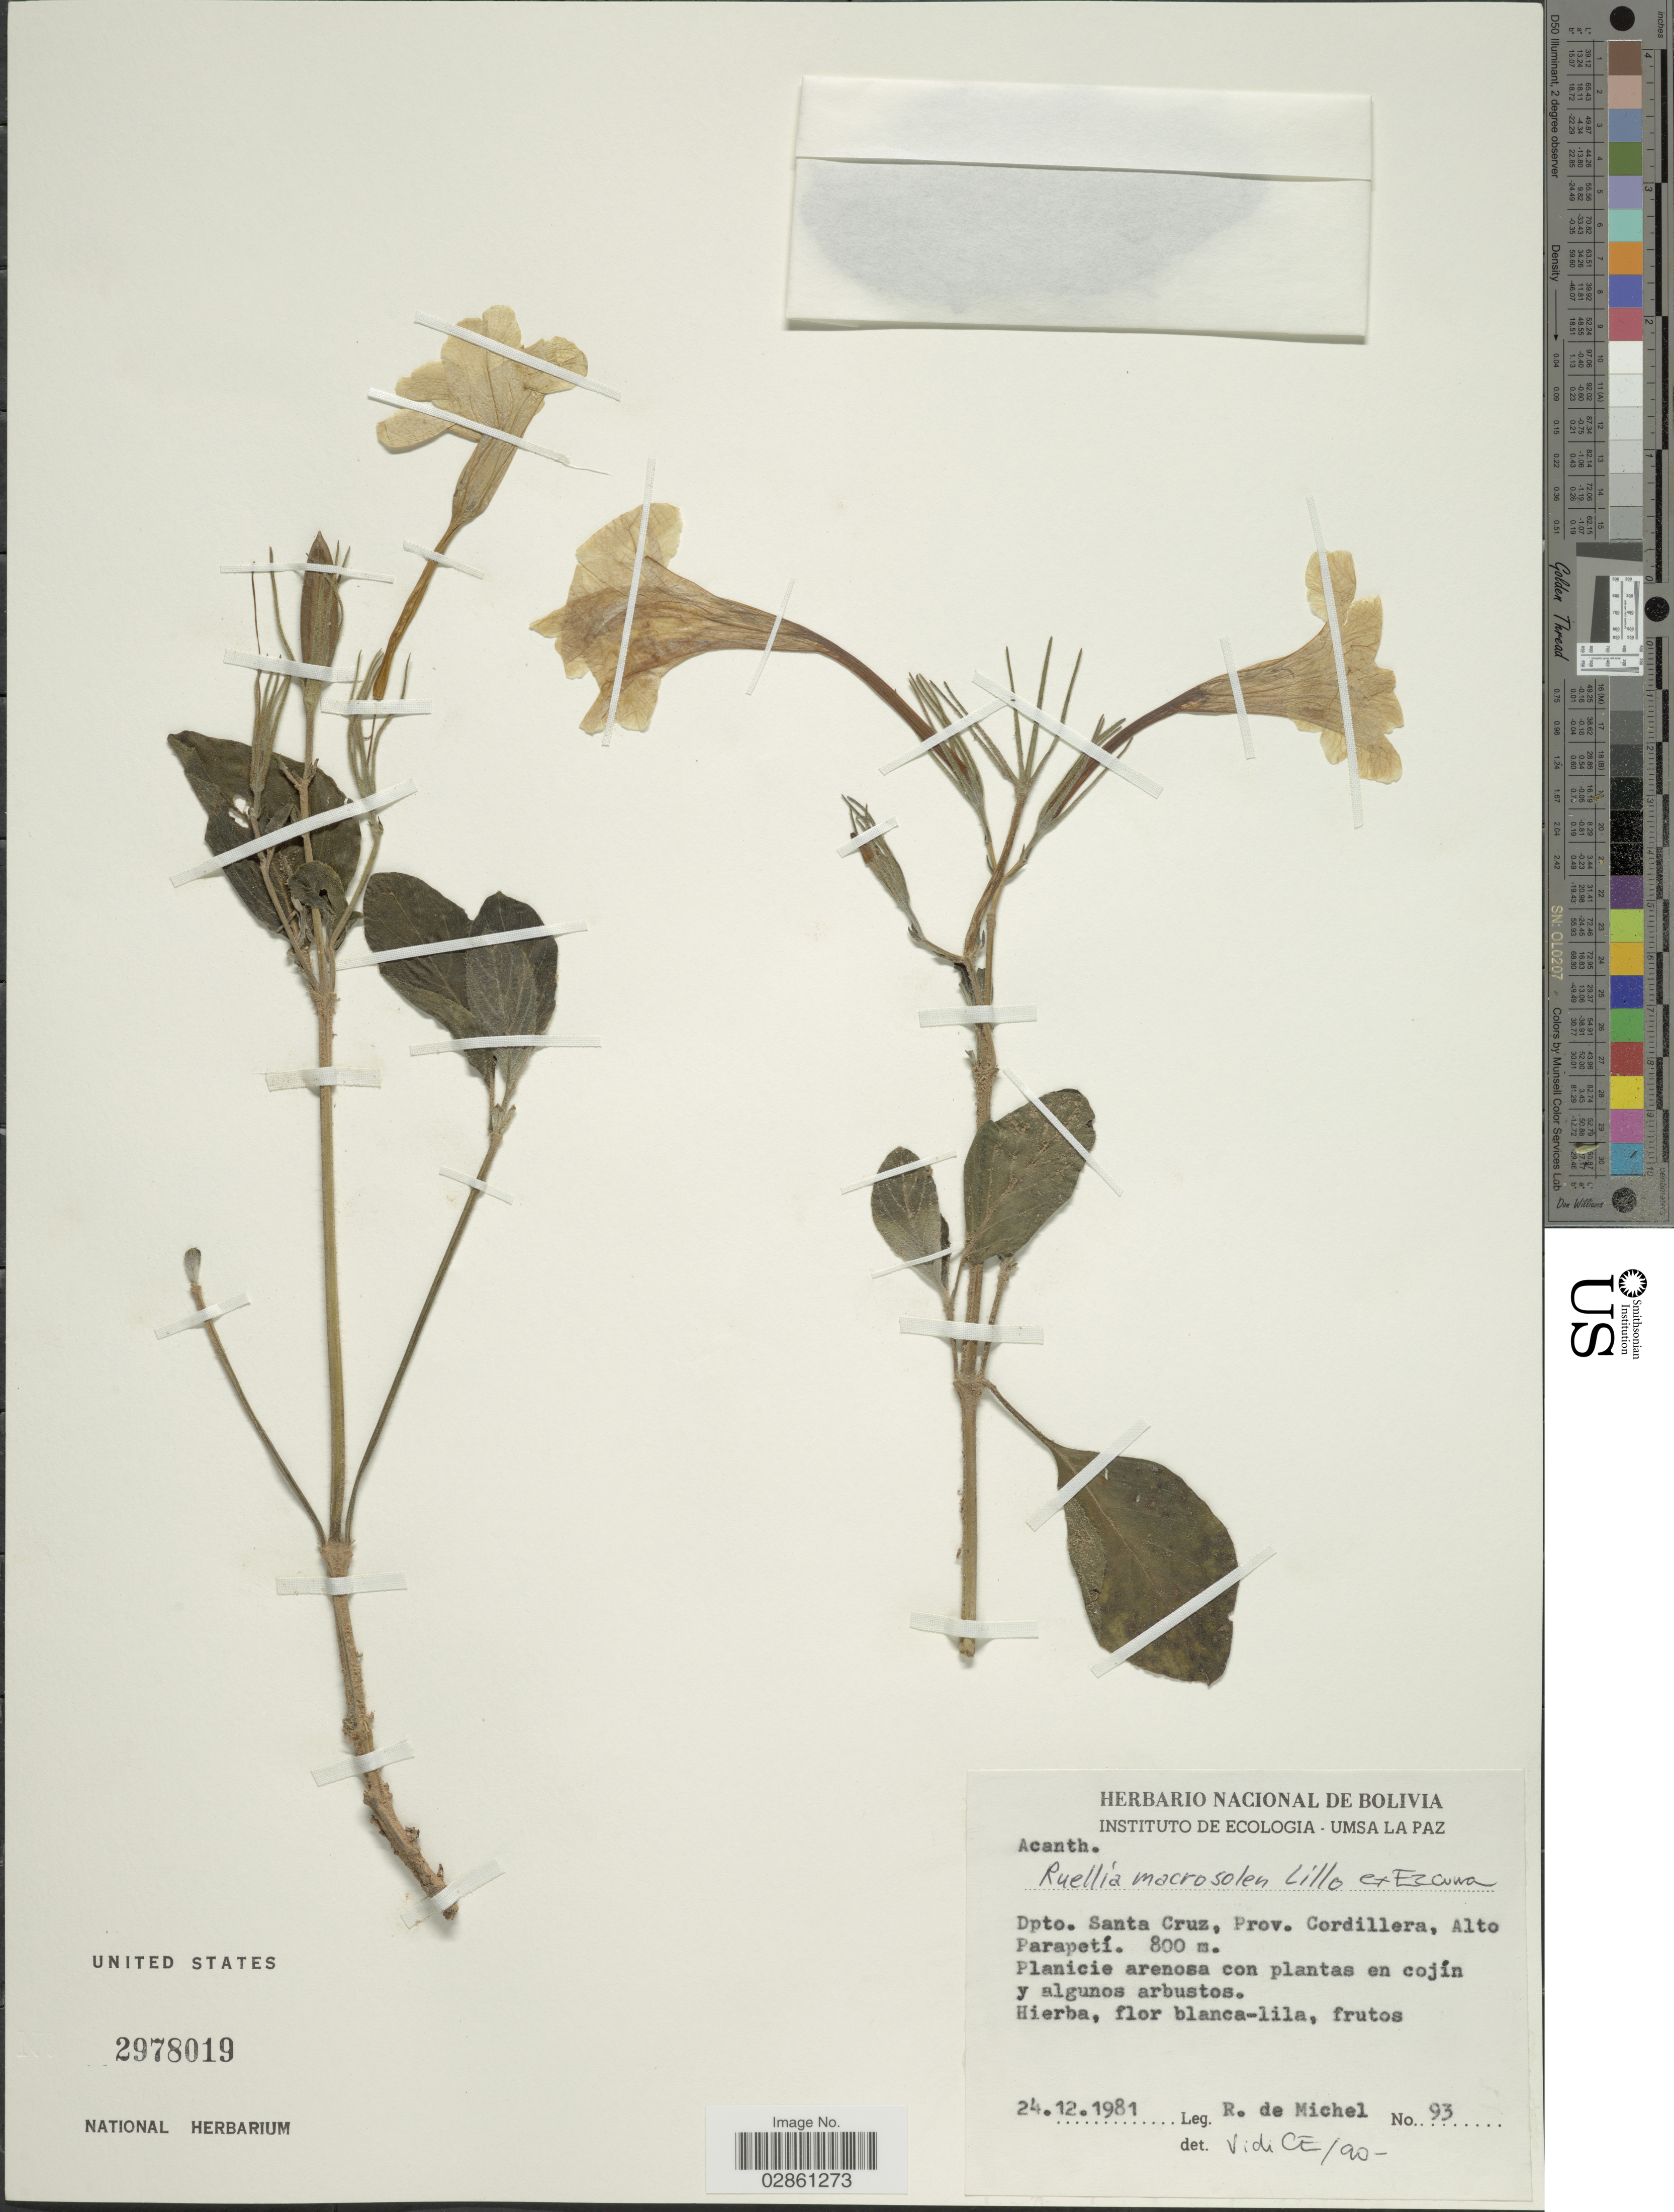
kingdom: Plantae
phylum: Tracheophyta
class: Magnoliopsida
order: Lamiales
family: Acanthaceae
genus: Ruellia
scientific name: Ruellia macrosolen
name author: Lillo ex C. Ezcurra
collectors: d. Michel R.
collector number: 93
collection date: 1981-12-24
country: Bolivia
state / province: Santa Cruz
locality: Dpto. Santa Cruz, Prov. Cordillera, Alto Parapetí.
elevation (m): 800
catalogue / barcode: US 2978019